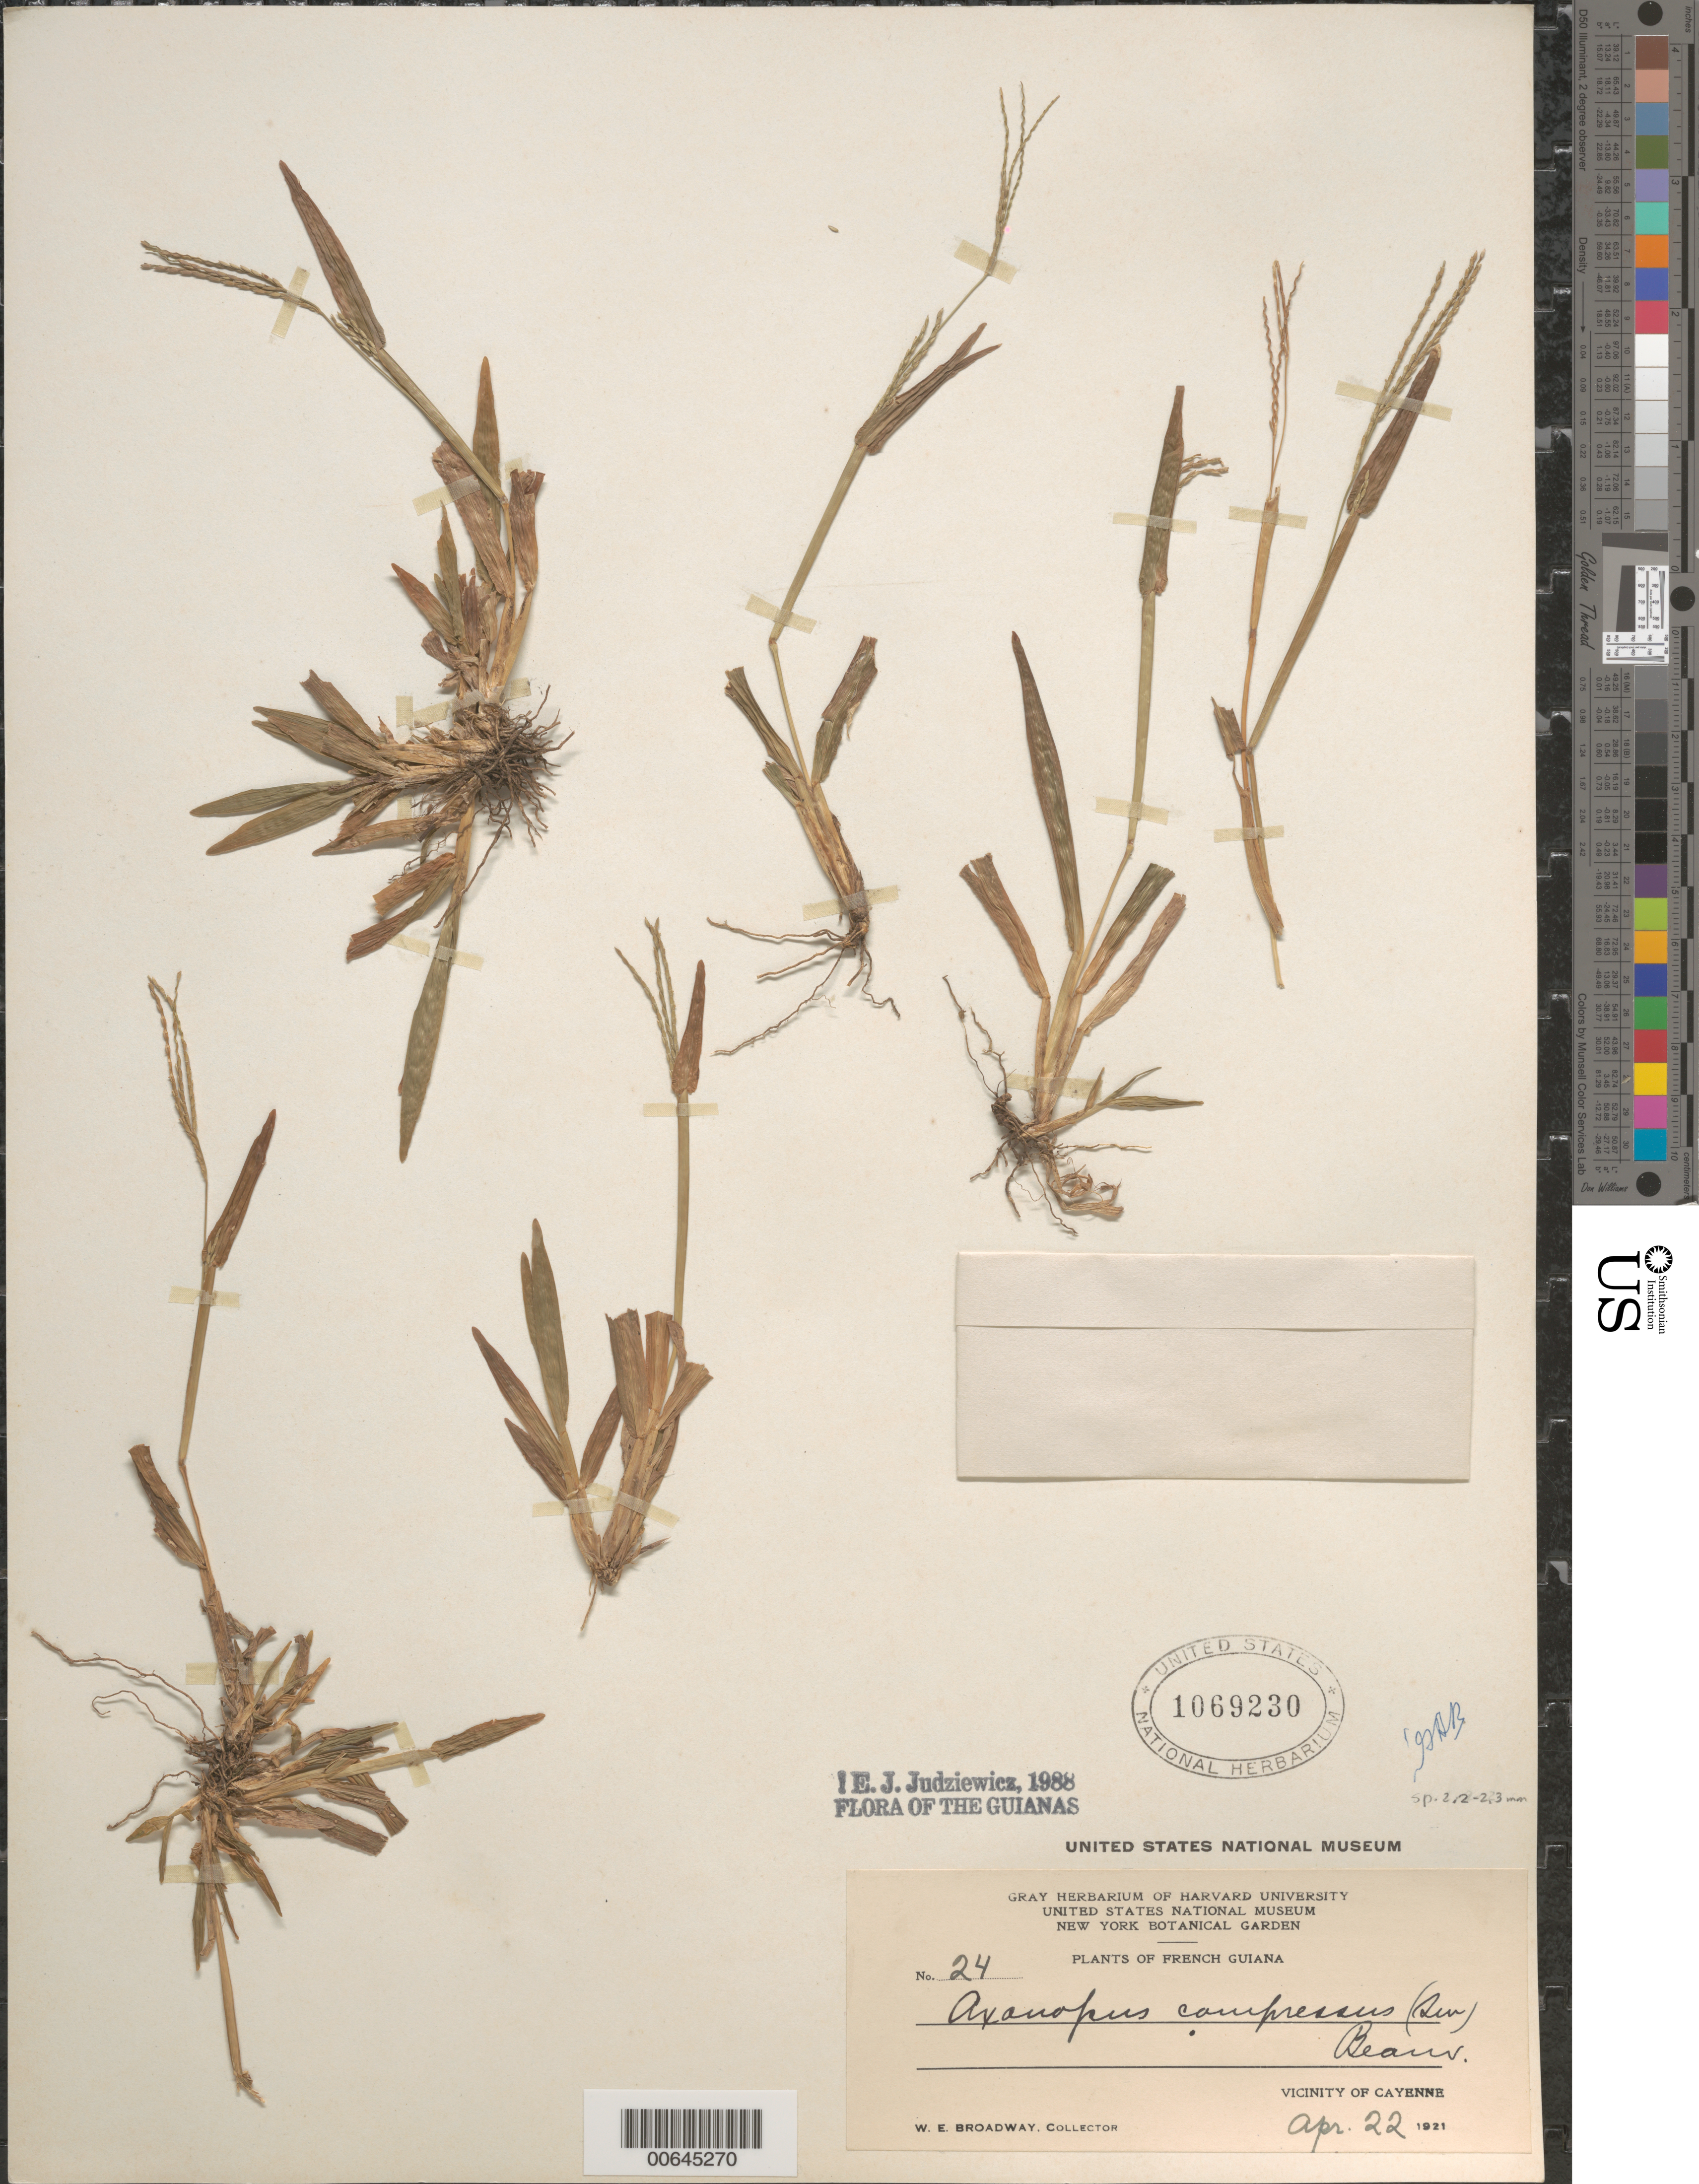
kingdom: Plantae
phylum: Tracheophyta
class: Liliopsida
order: Poales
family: Poaceae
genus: Axonopus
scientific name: Axonopus compressus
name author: (Sw.) P. Beauv.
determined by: Judziewicz, E. J.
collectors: W. E. Broadway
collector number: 24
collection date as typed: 22-Apr-21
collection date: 1921-04-22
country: French Guiana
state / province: Cayenne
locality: Cayenne, vic.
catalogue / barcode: US 1069230